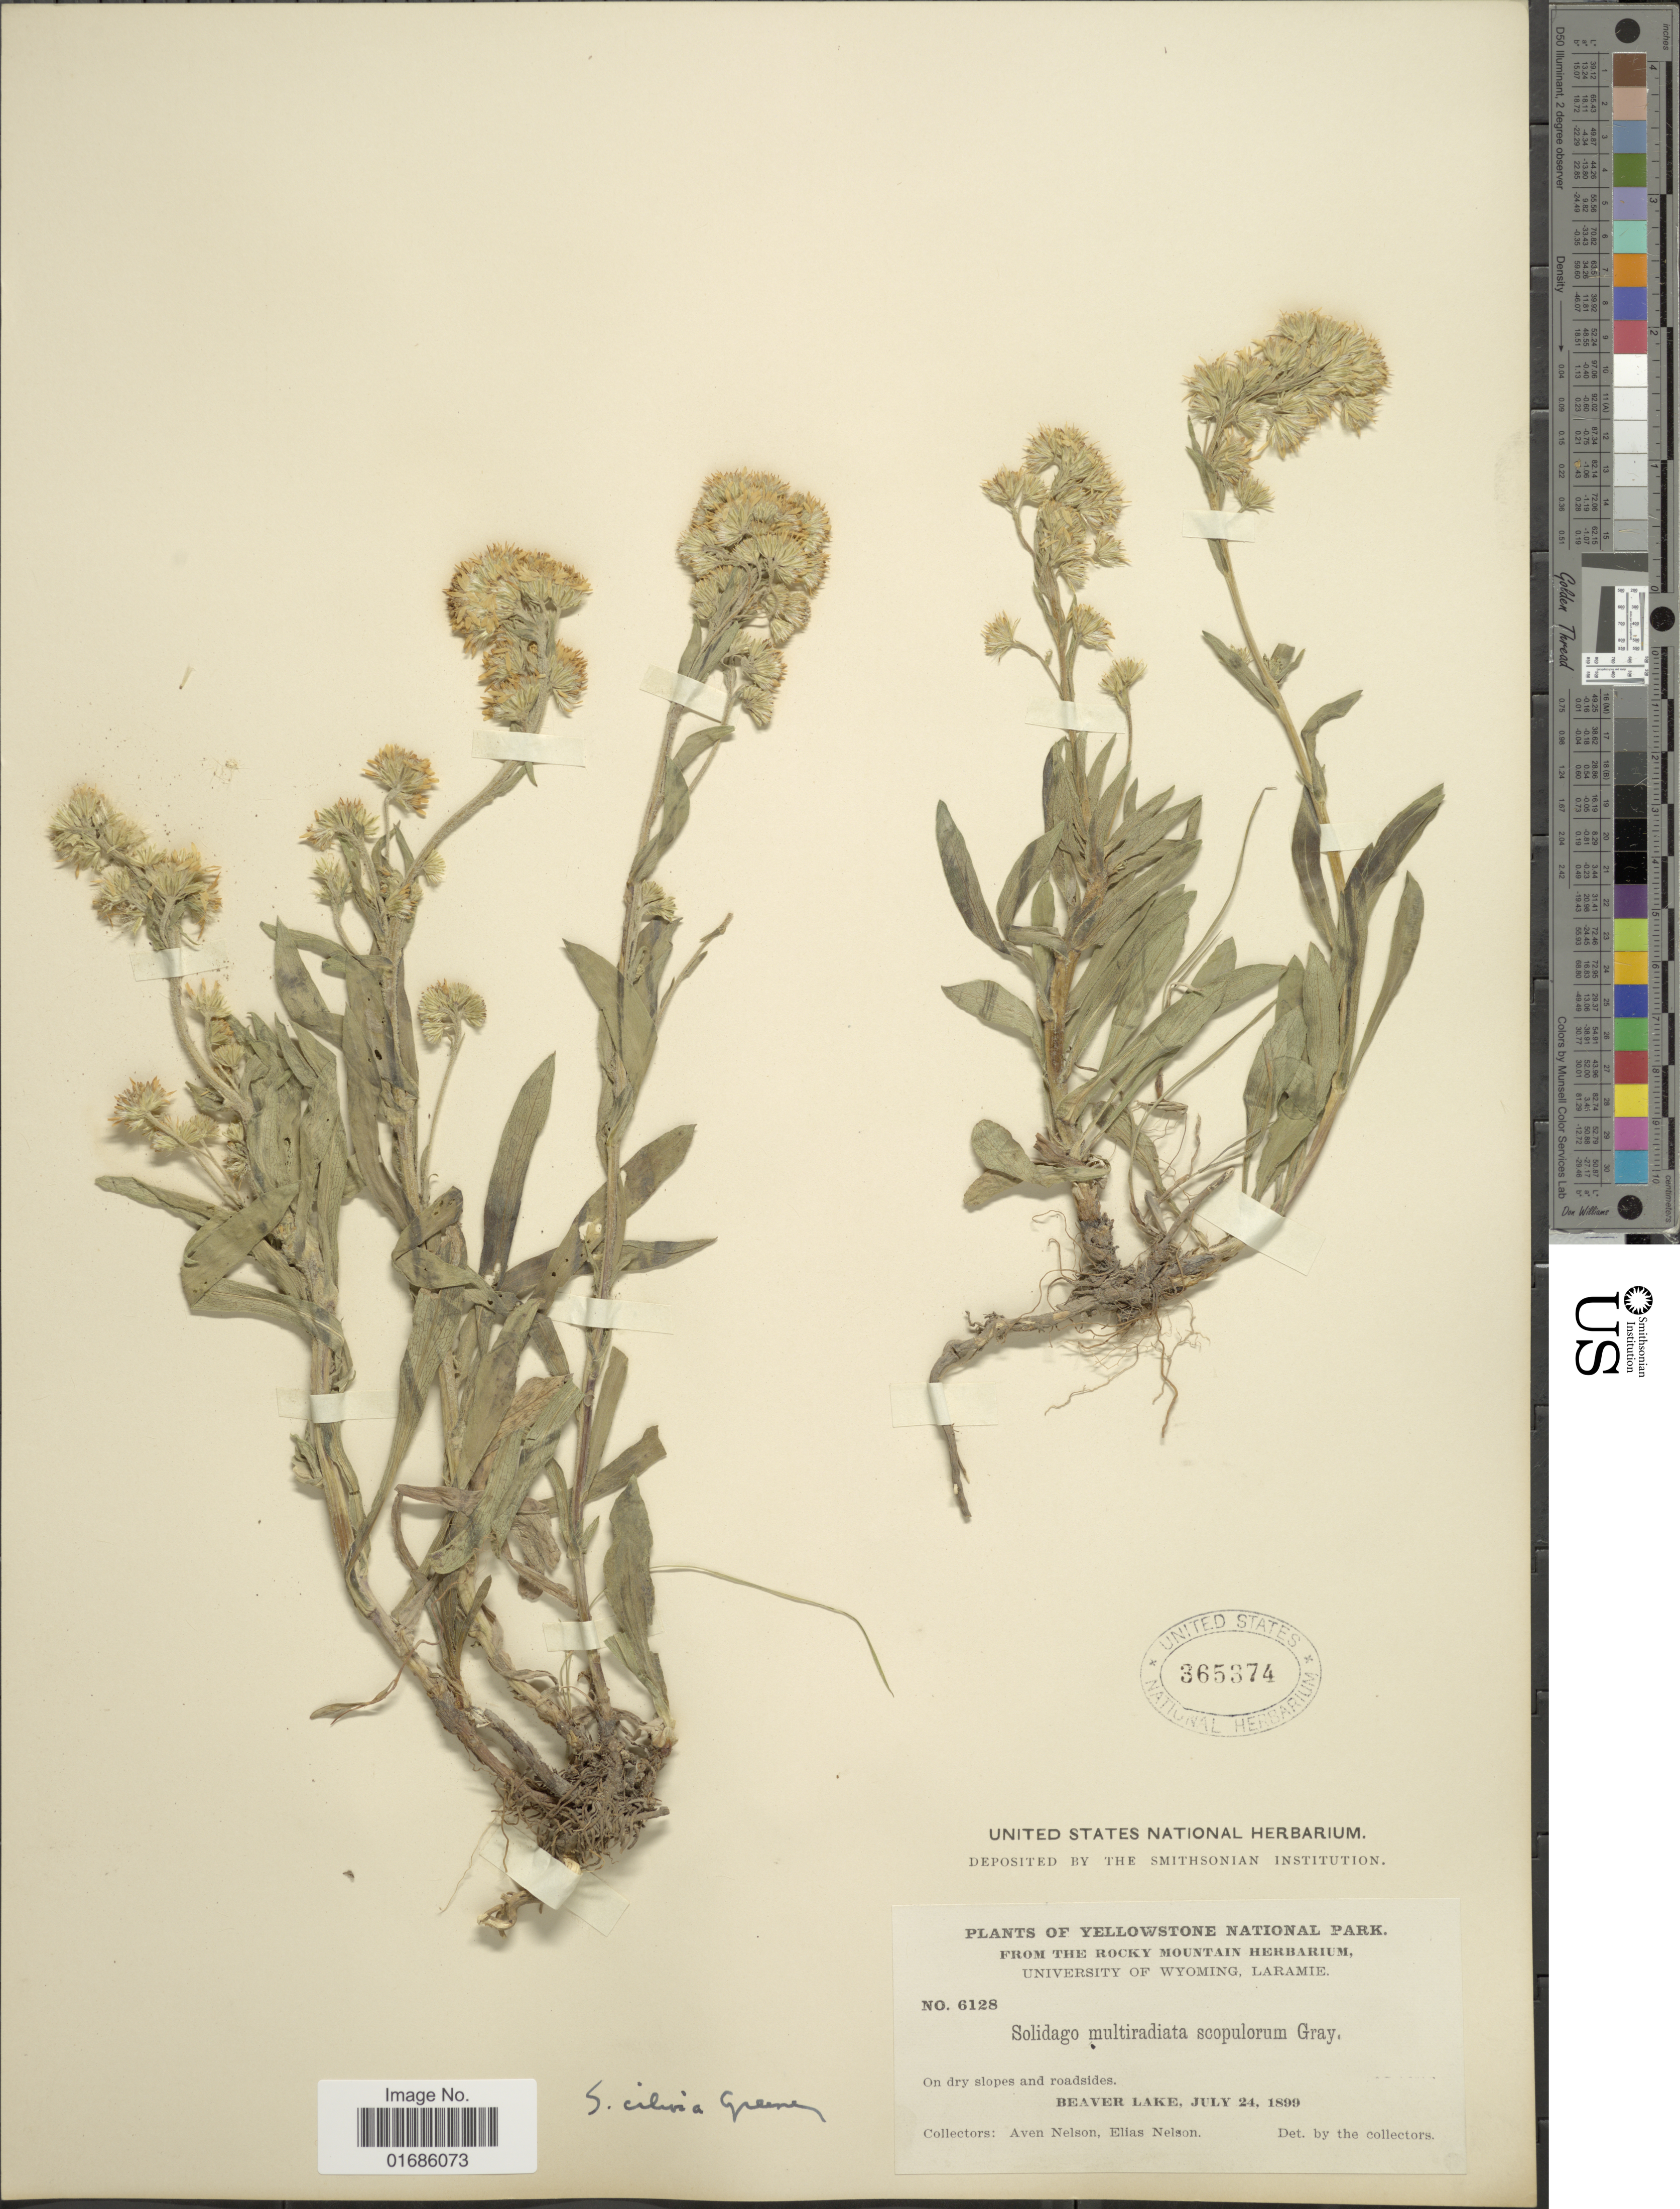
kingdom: Plantae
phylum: Tracheophyta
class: Magnoliopsida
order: Asterales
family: Asteraceae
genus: Solidago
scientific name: Solidago ciliosa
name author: Greene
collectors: A. Nelson & E. Nelson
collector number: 6128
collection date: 1899-07-24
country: United States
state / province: Wyoming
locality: Yellowstone National Park, Beaver Lake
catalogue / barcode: US 365374